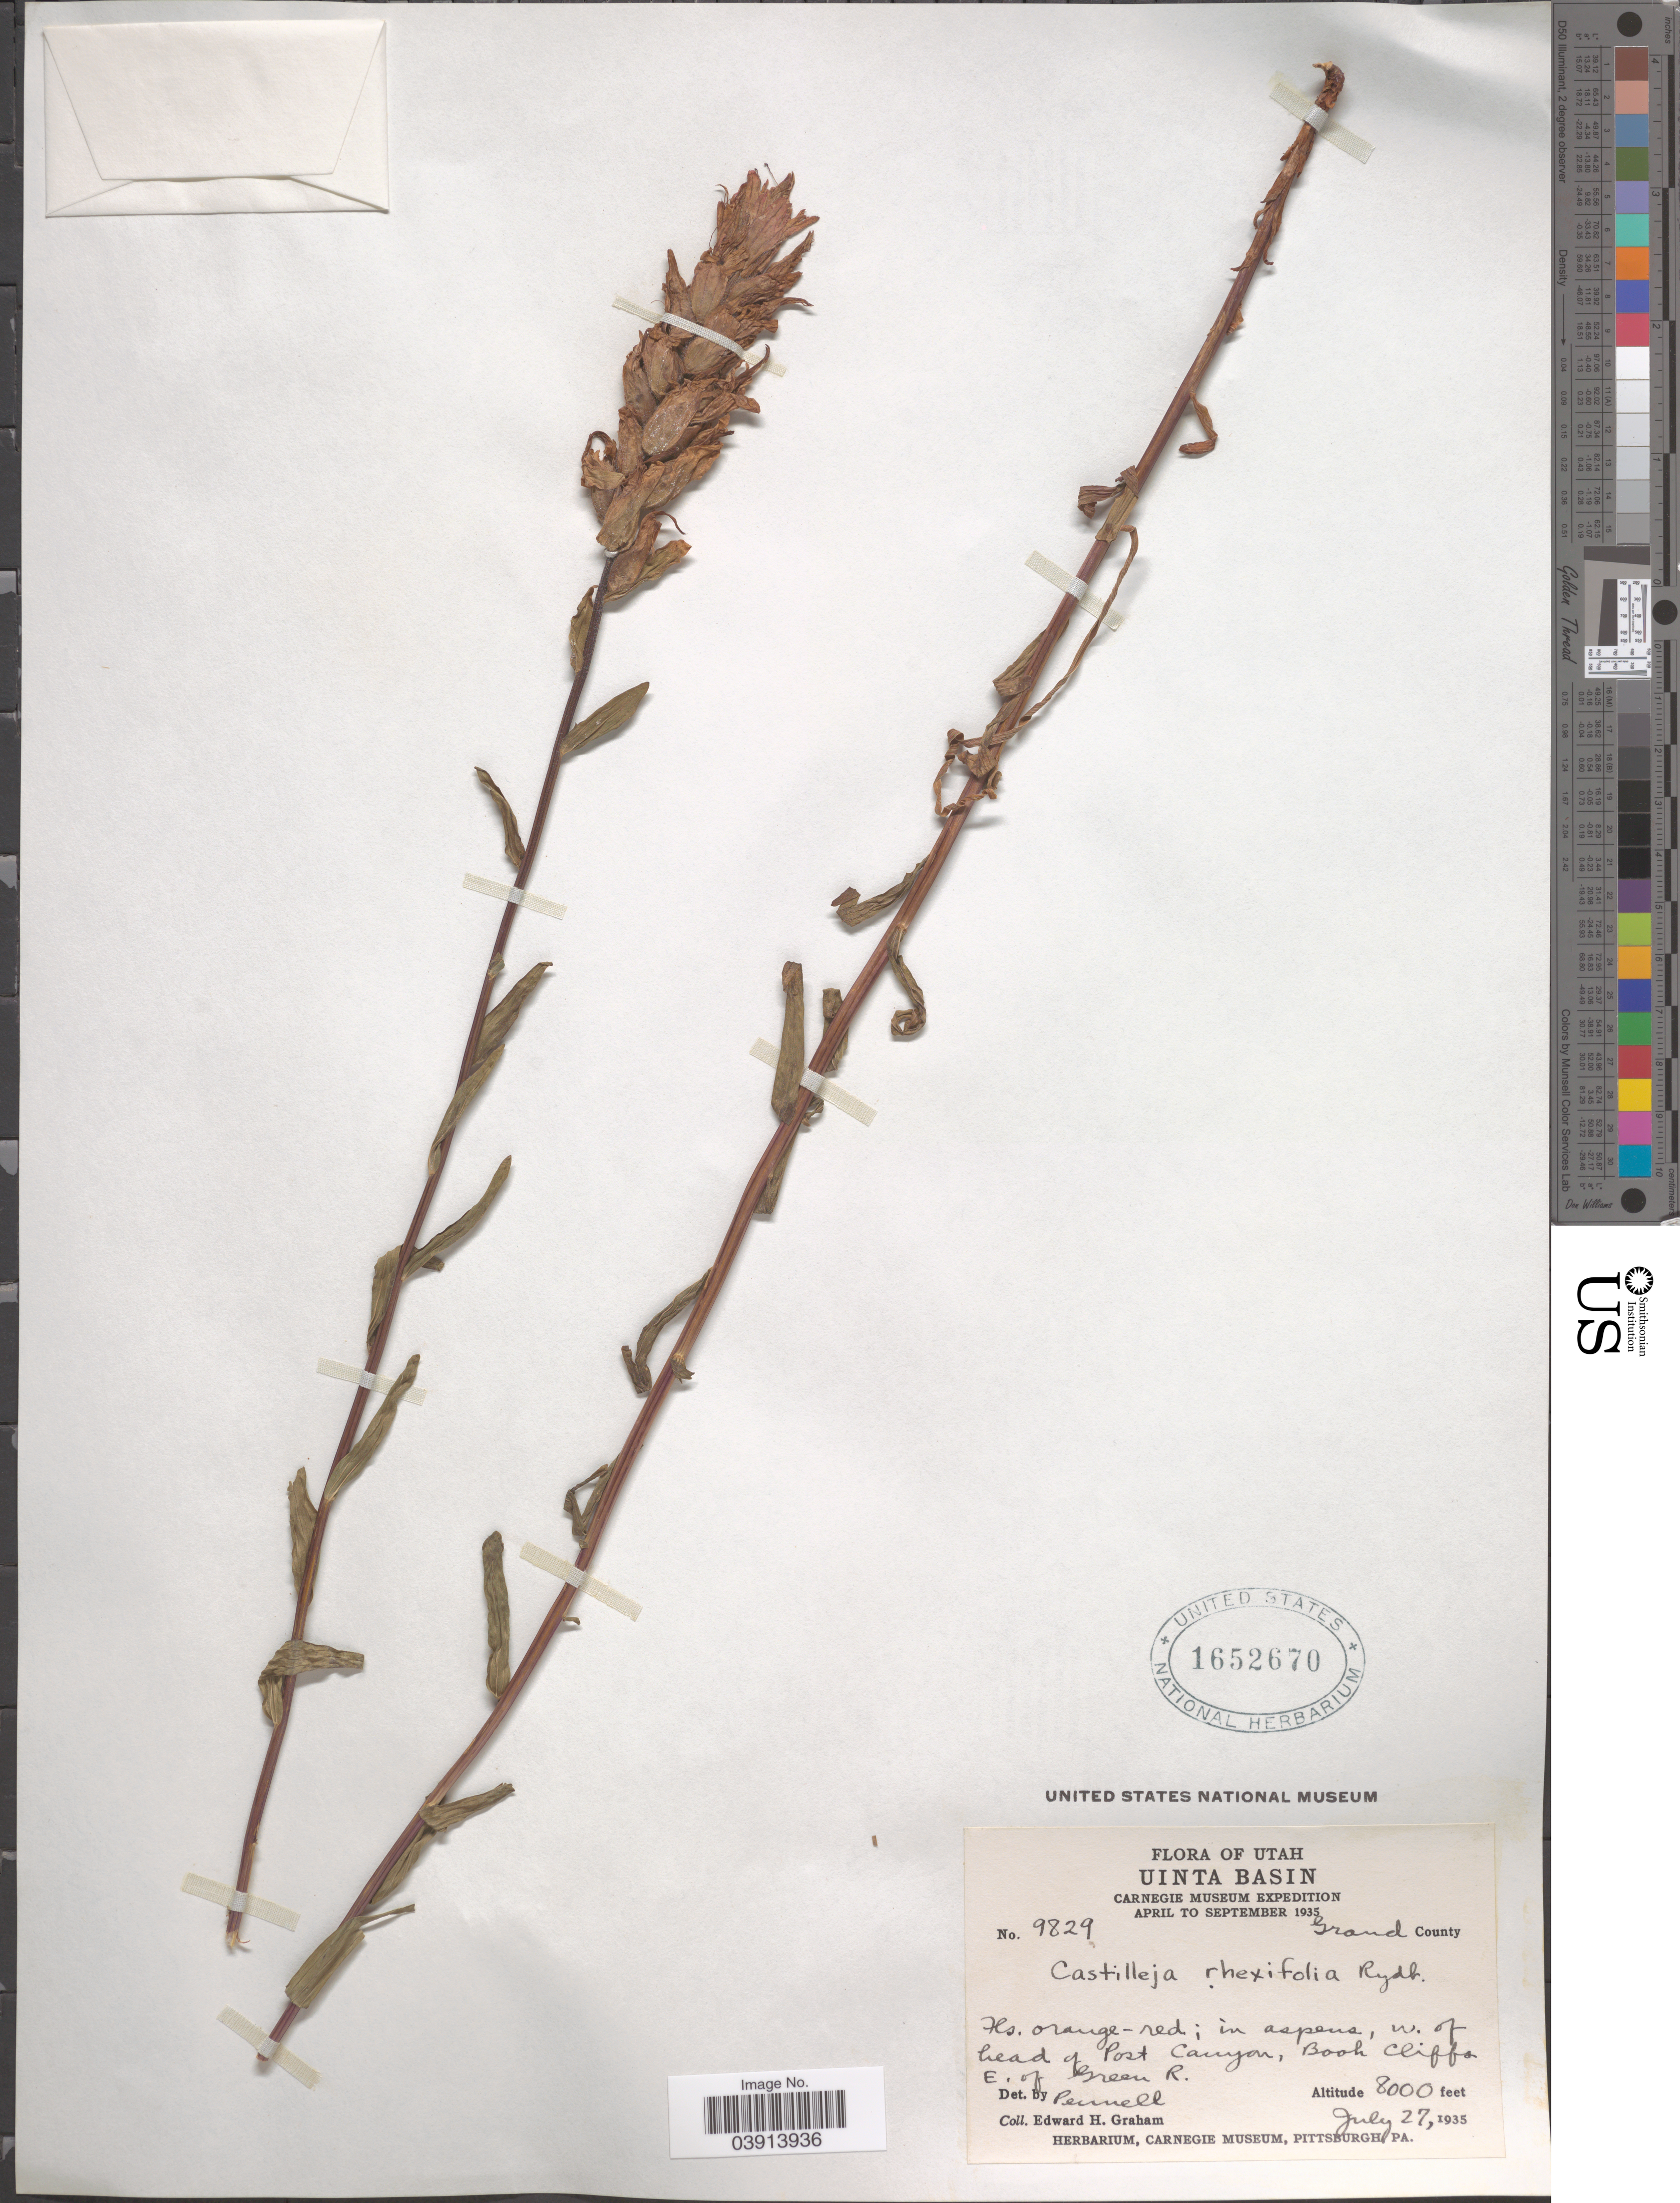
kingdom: Plantae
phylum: Tracheophyta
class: Magnoliopsida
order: Lamiales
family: Orobanchaceae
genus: Castilleja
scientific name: Castilleja rhexiifolia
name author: Rydb.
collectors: E. H. Graham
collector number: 9829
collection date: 1935-07-27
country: United States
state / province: Utah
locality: Uinta Basin. Grand County. W. of head of Post Canyon, Book Cliffs E. of Green R.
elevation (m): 2438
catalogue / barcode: US 1652670